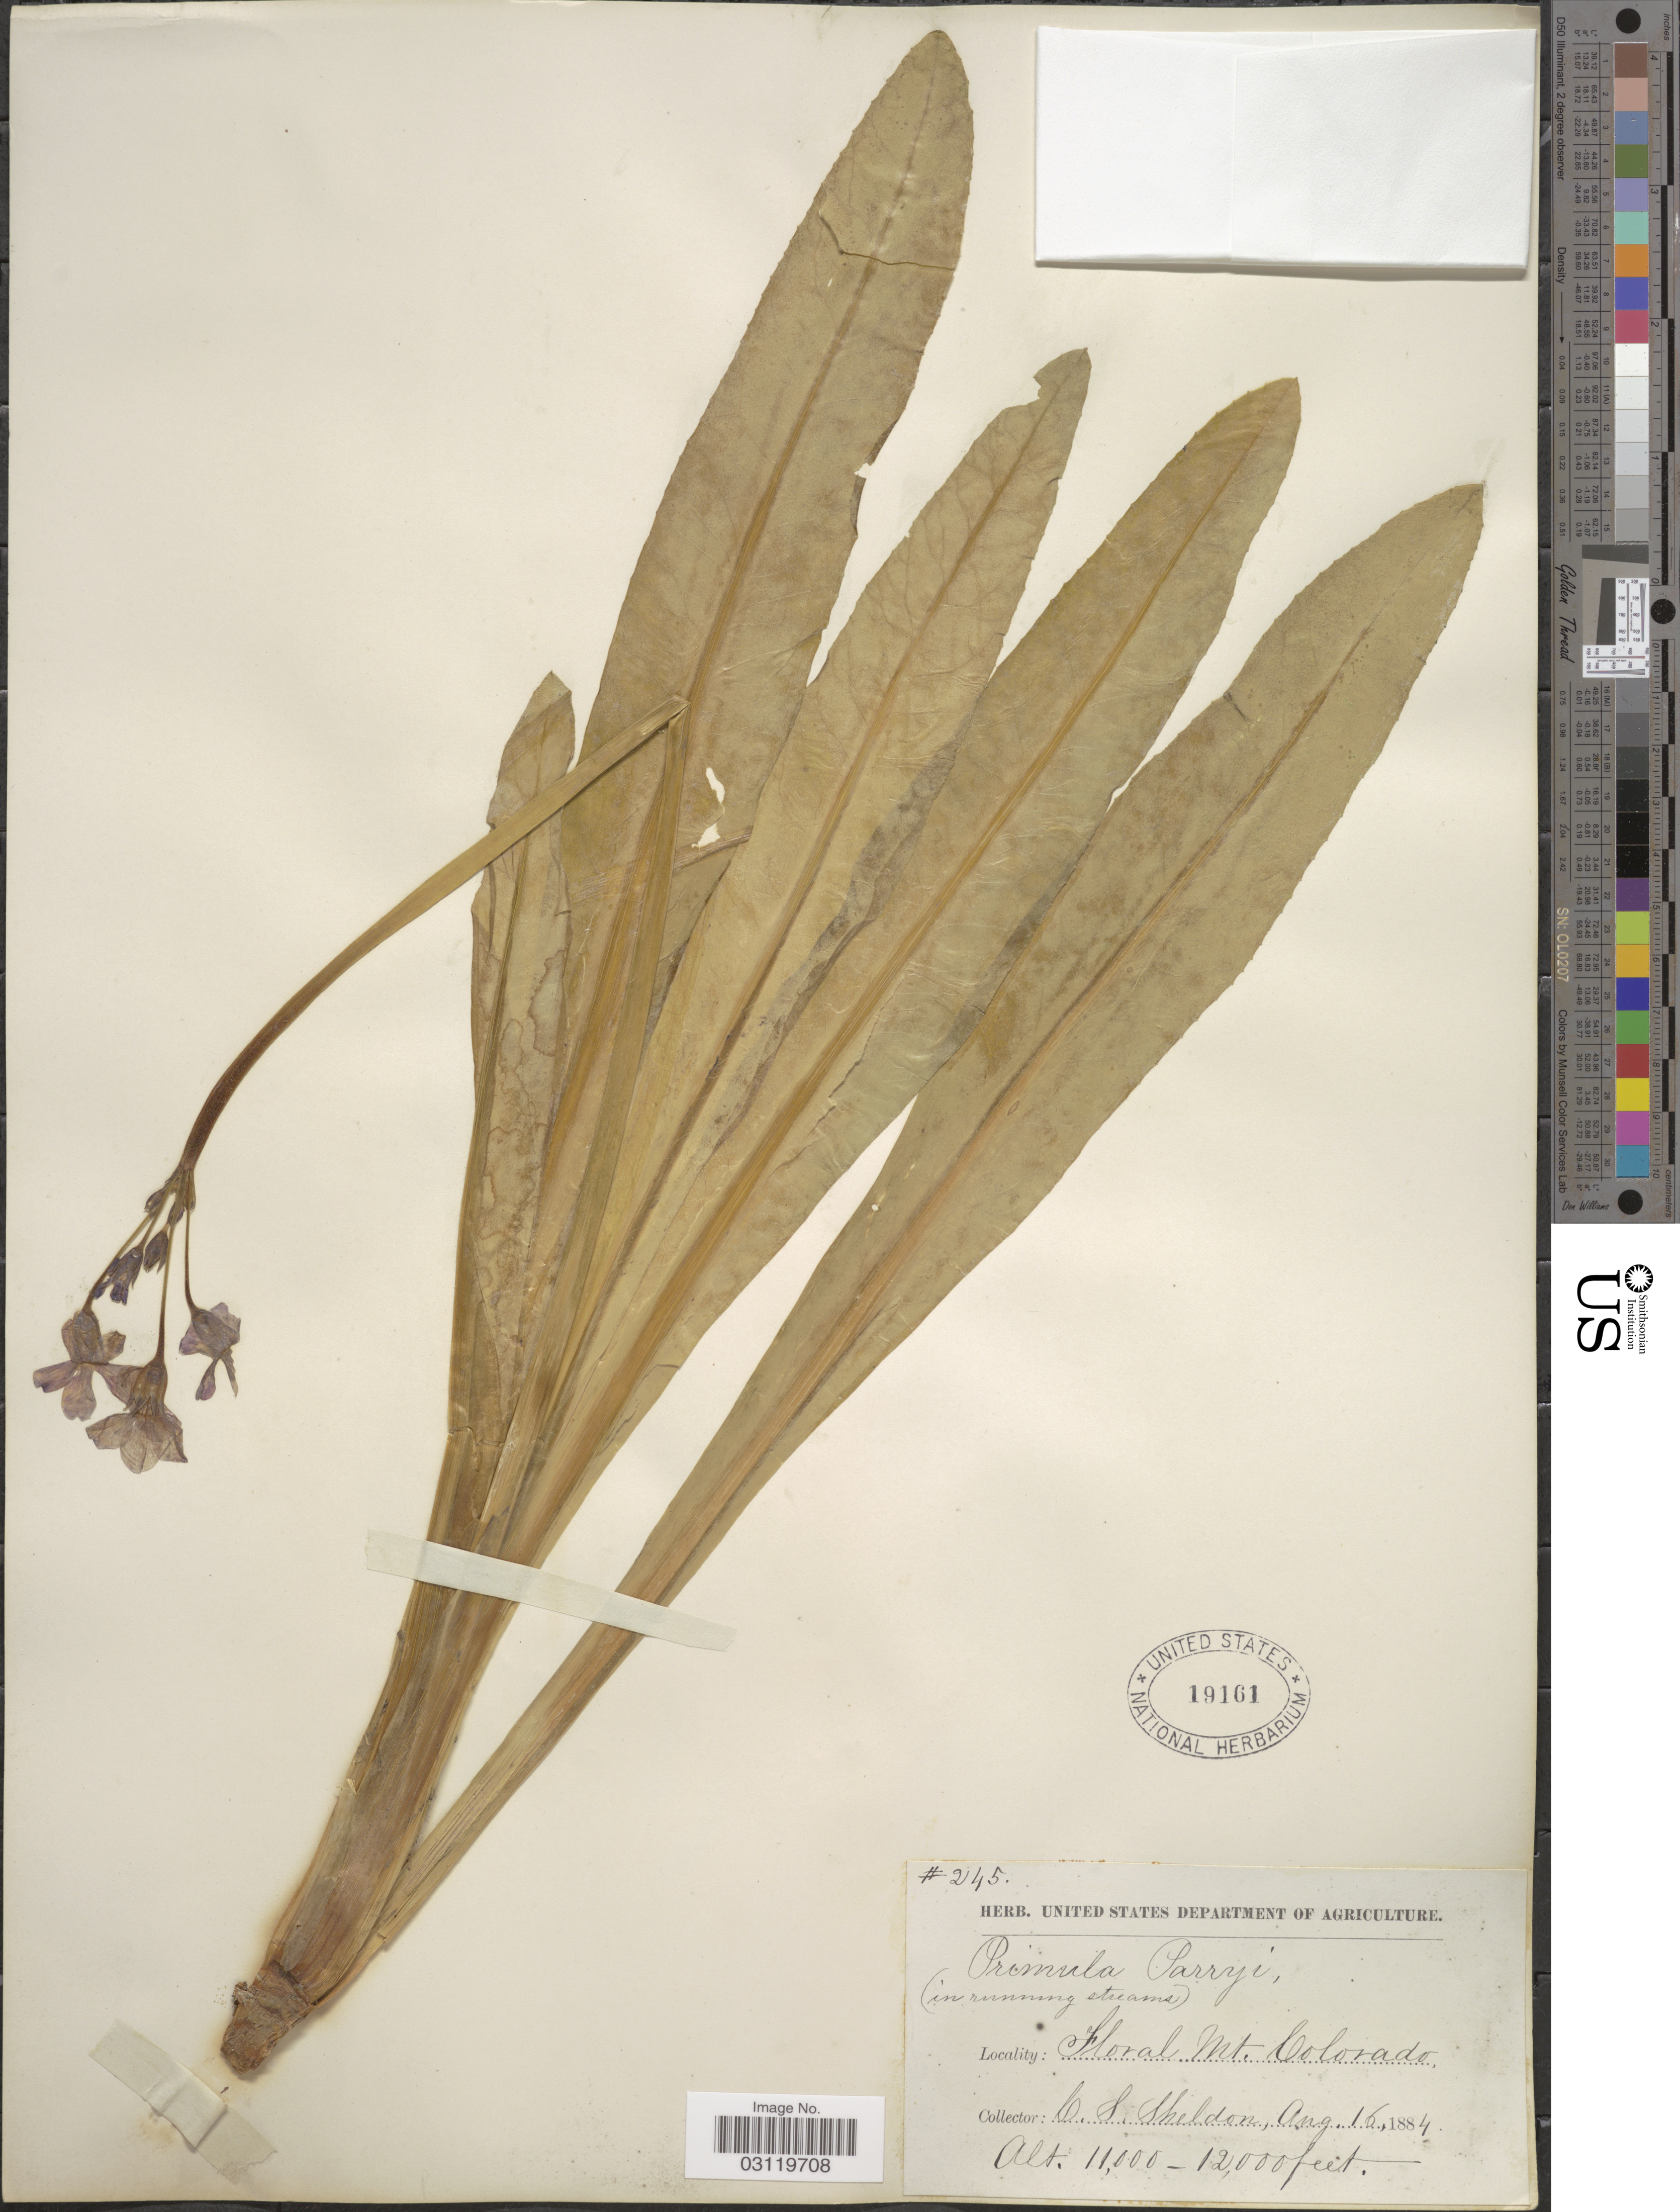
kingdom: Plantae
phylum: Tracheophyta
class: Magnoliopsida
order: Ericales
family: Primulaceae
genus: Primula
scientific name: Primula parryi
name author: A. Gray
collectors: C. S. Sheldon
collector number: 245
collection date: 1884-08-16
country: United States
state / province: Colorado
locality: Mt. Colorado.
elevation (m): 3353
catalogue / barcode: US 19161